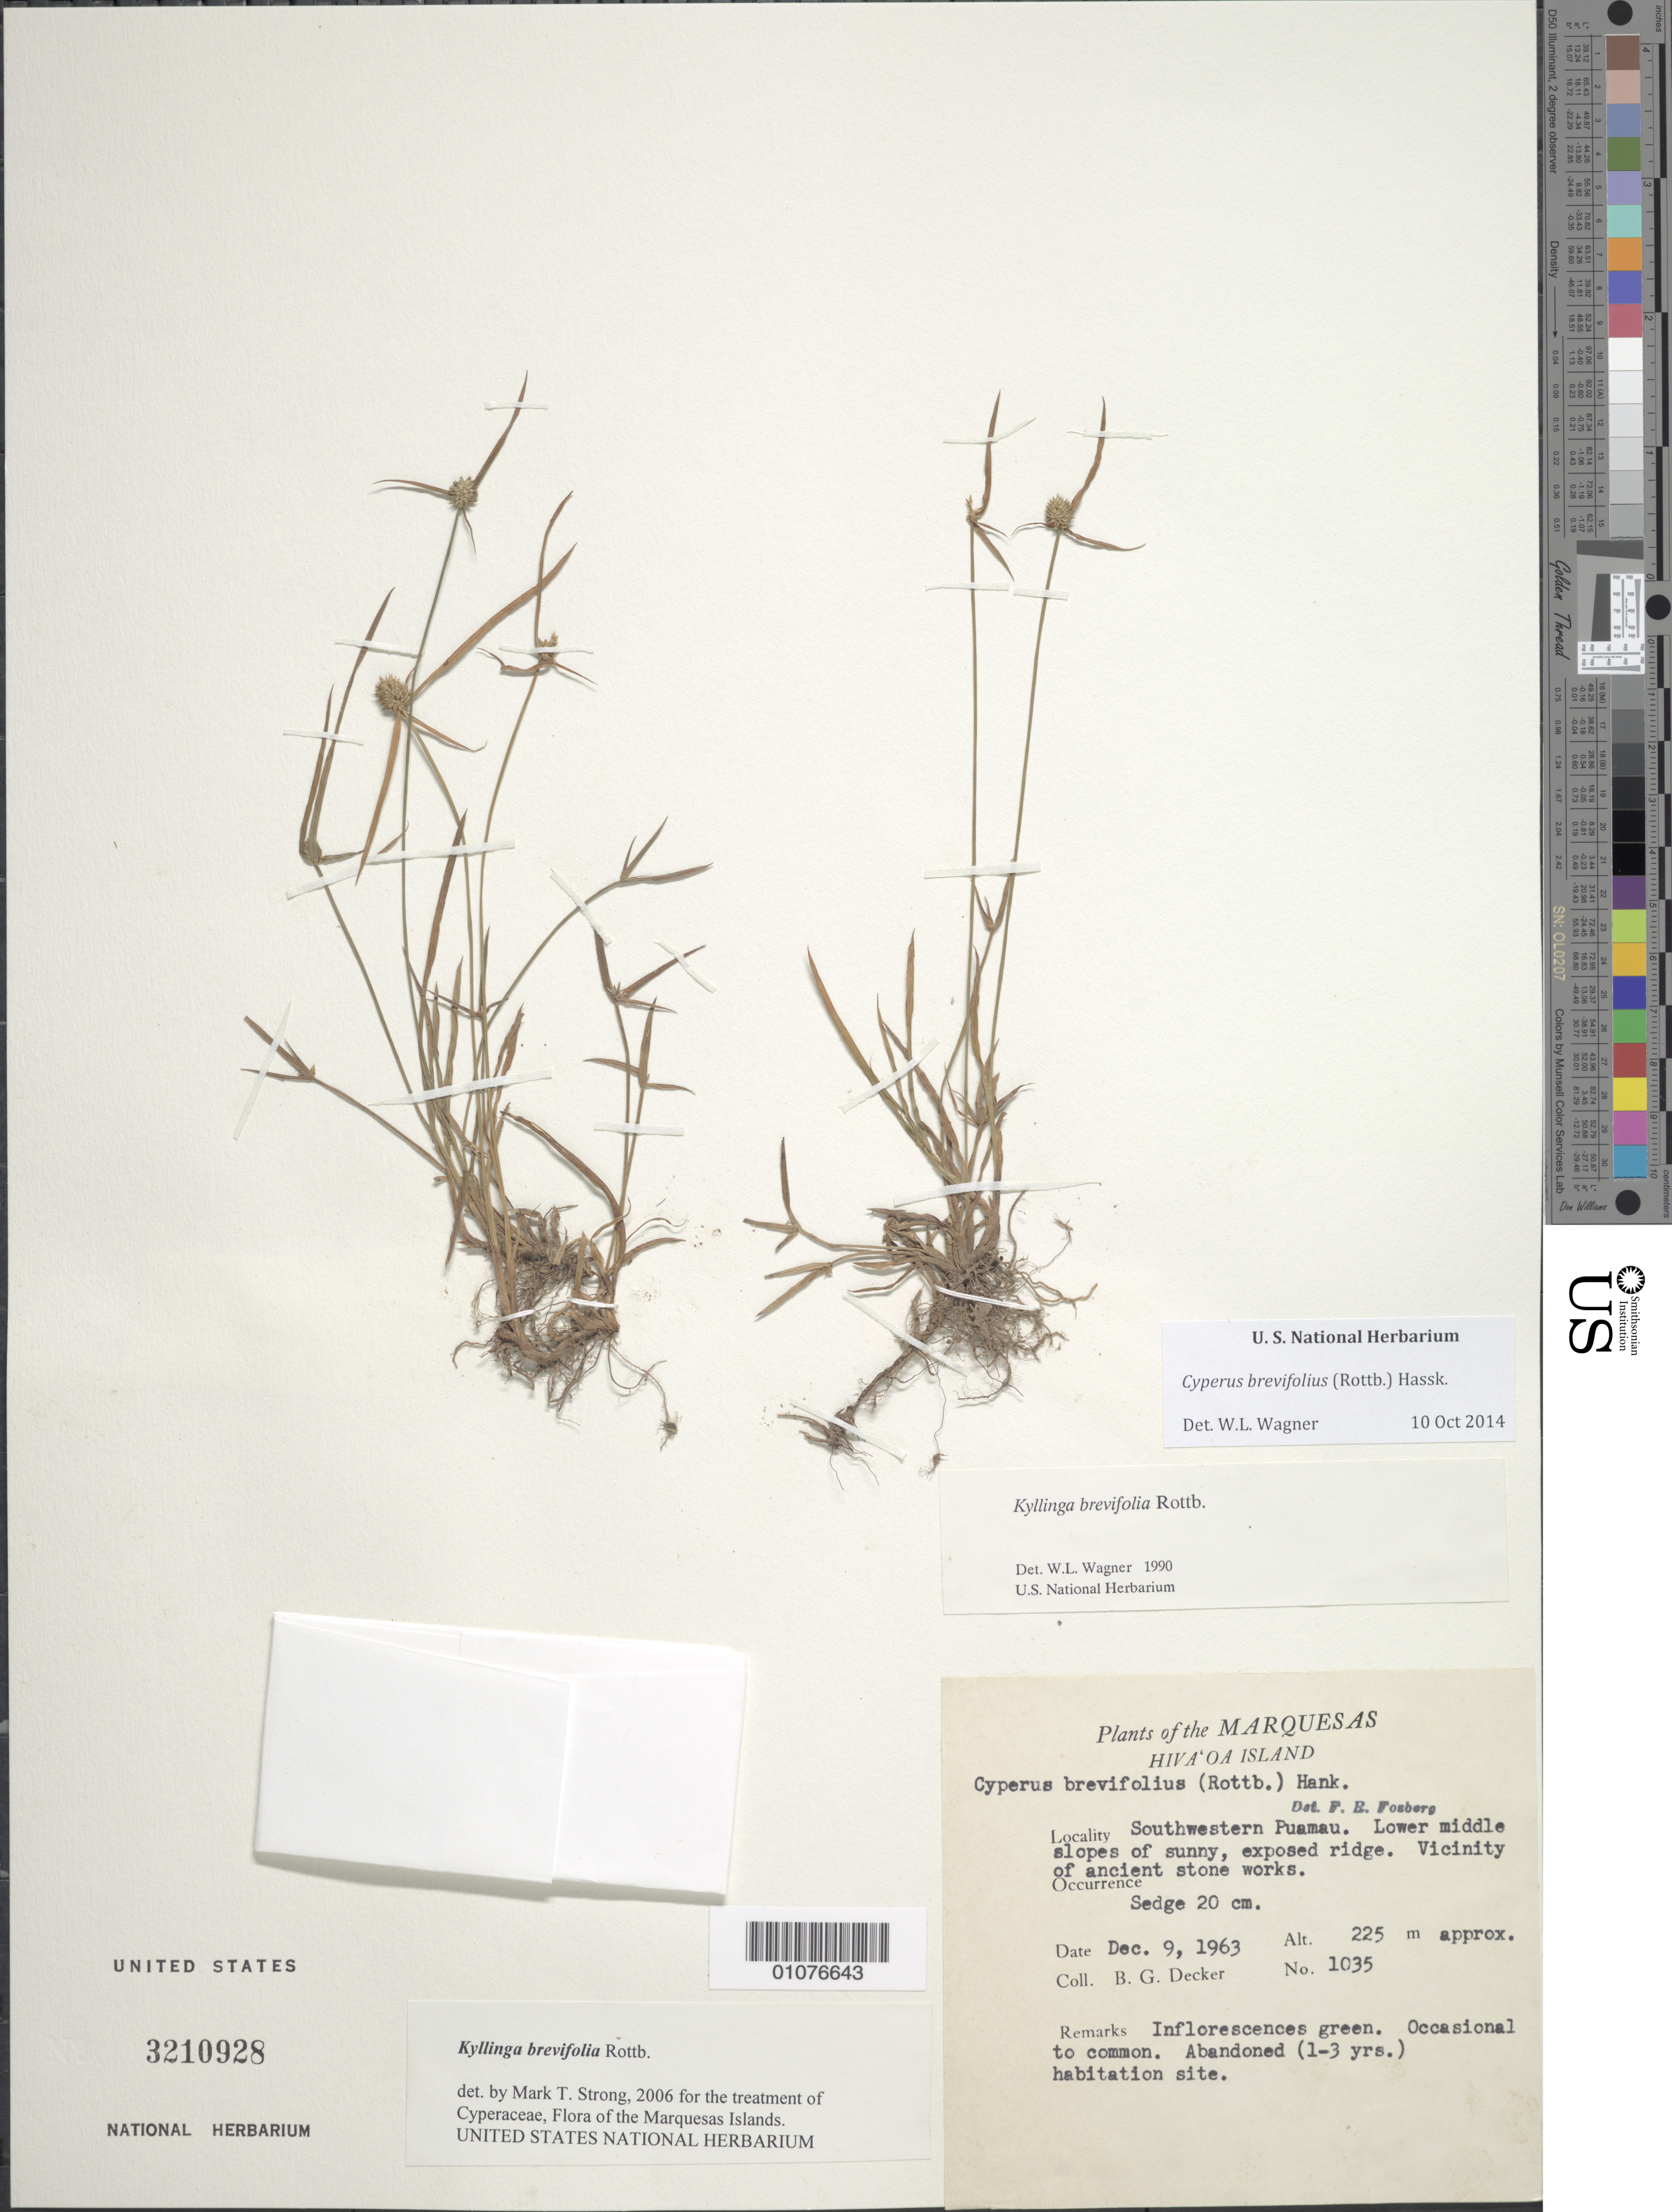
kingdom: Plantae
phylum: Tracheophyta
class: Liliopsida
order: Poales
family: Cyperaceae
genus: Cyperus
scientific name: Cyperus brevifolius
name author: (Rottb.) Hassk.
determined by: Lorence, David H., (PTBG), National Tropical Botanical Garden (UNITED STATES)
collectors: B. G. Decker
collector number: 1035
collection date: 1963-12-09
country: French Polynesia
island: Hiva Oa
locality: SW Puamau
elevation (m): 225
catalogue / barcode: US 3210928